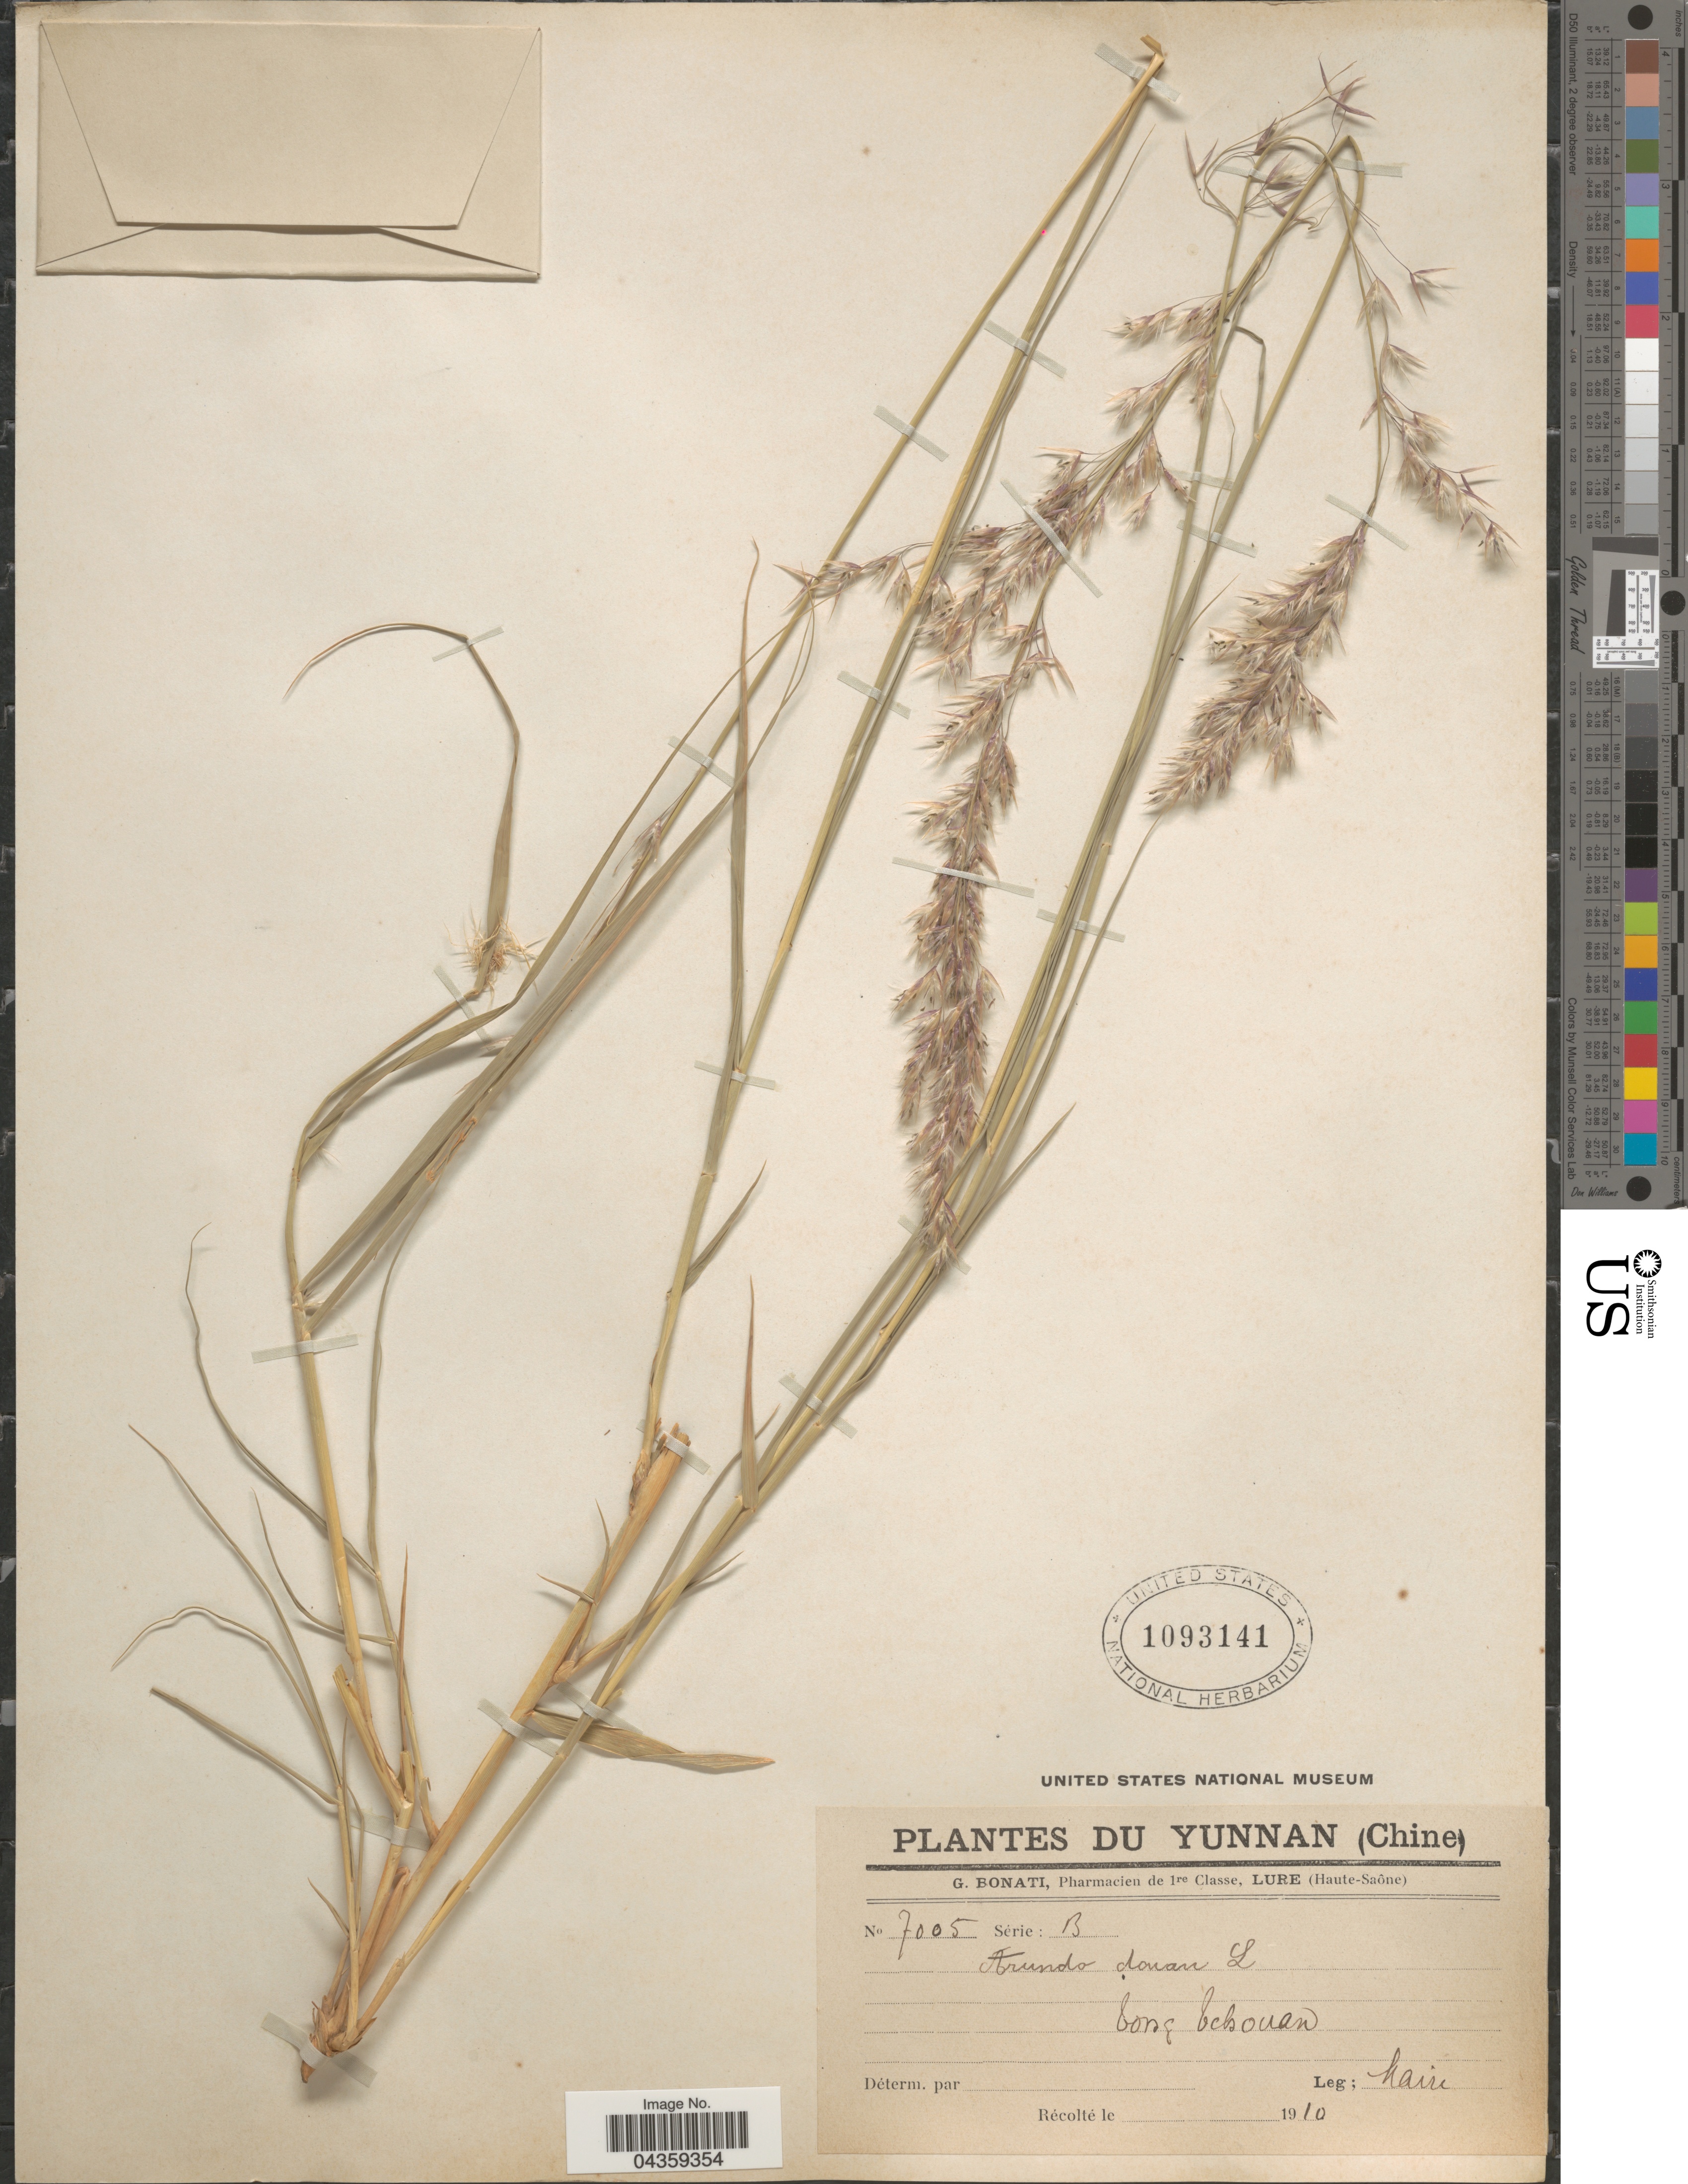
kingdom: Plantae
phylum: Tracheophyta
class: Liliopsida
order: Poales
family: Poaceae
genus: Arundo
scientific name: Arundo donax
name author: L.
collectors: Maire, --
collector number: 7005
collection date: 1910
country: China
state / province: Yunnan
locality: Tong Tchouan.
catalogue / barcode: US 1093141